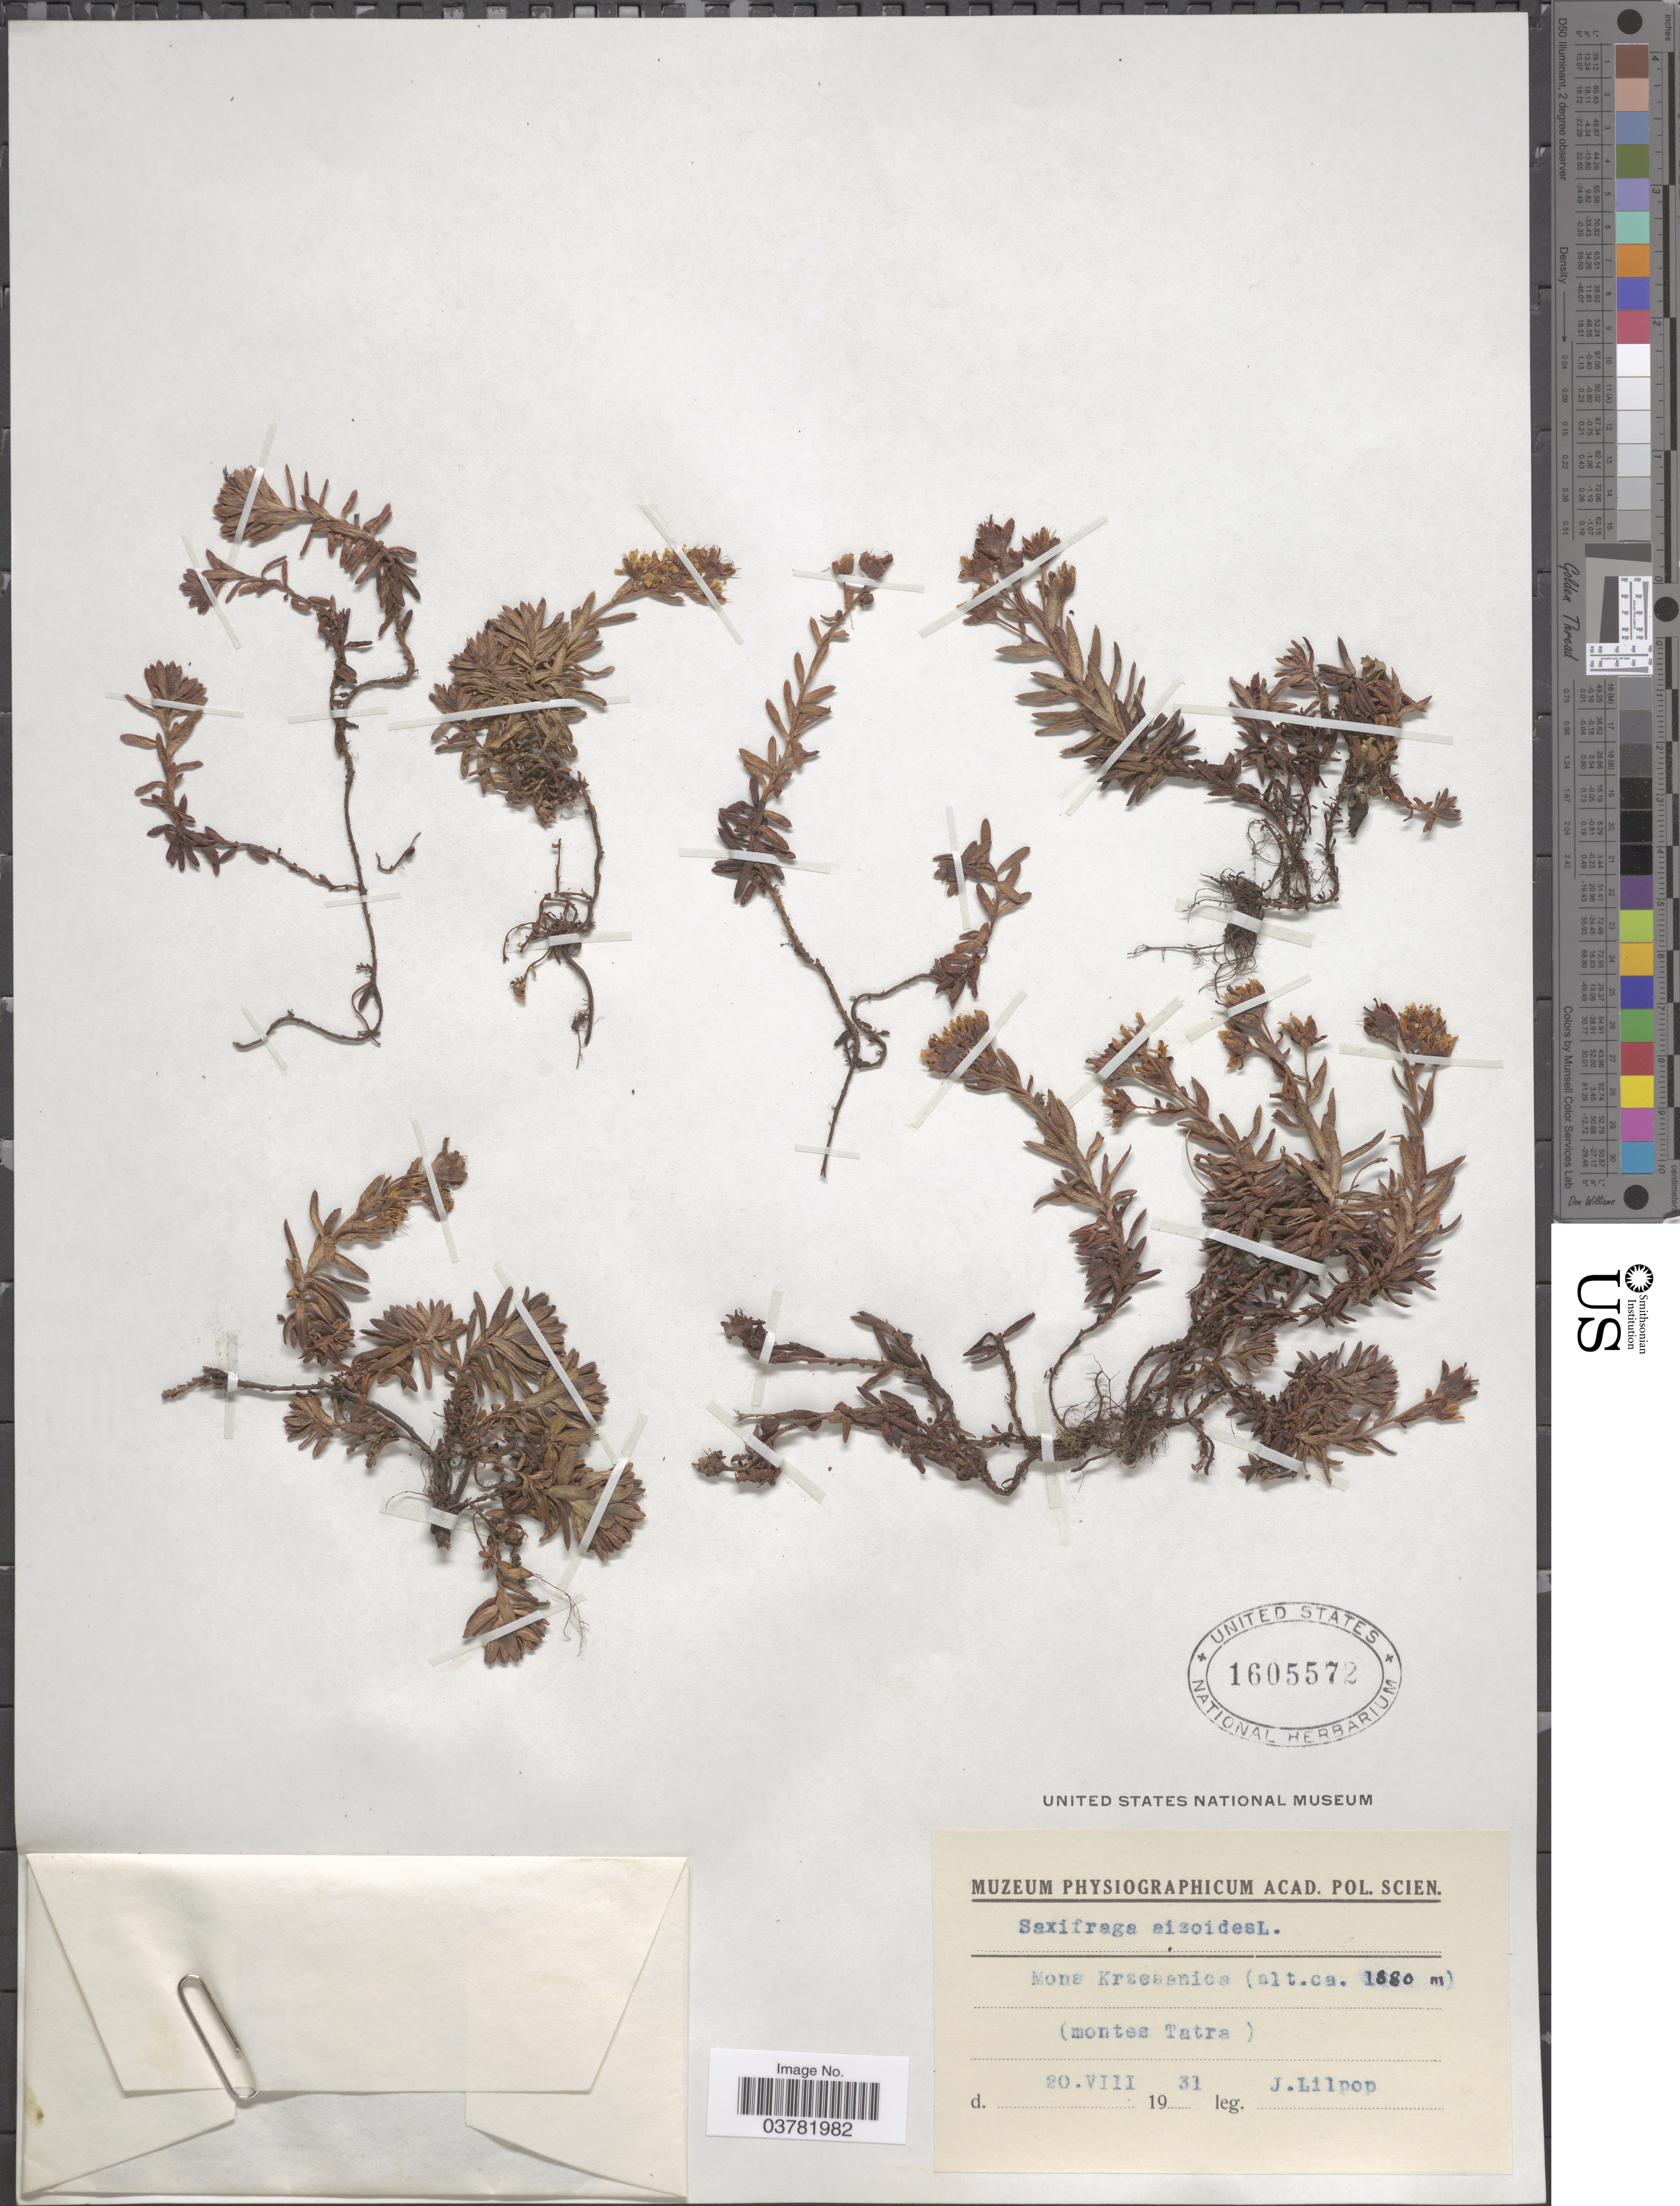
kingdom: Plantae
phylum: Tracheophyta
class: Magnoliopsida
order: Saxifragales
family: Saxifragaceae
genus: Saxifraga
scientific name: Saxifraga aizoides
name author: L.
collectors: J. Lilpop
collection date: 1931-08-20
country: Poland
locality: Mons Krzesanica (montes Tatra).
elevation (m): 1880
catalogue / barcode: US 1605572